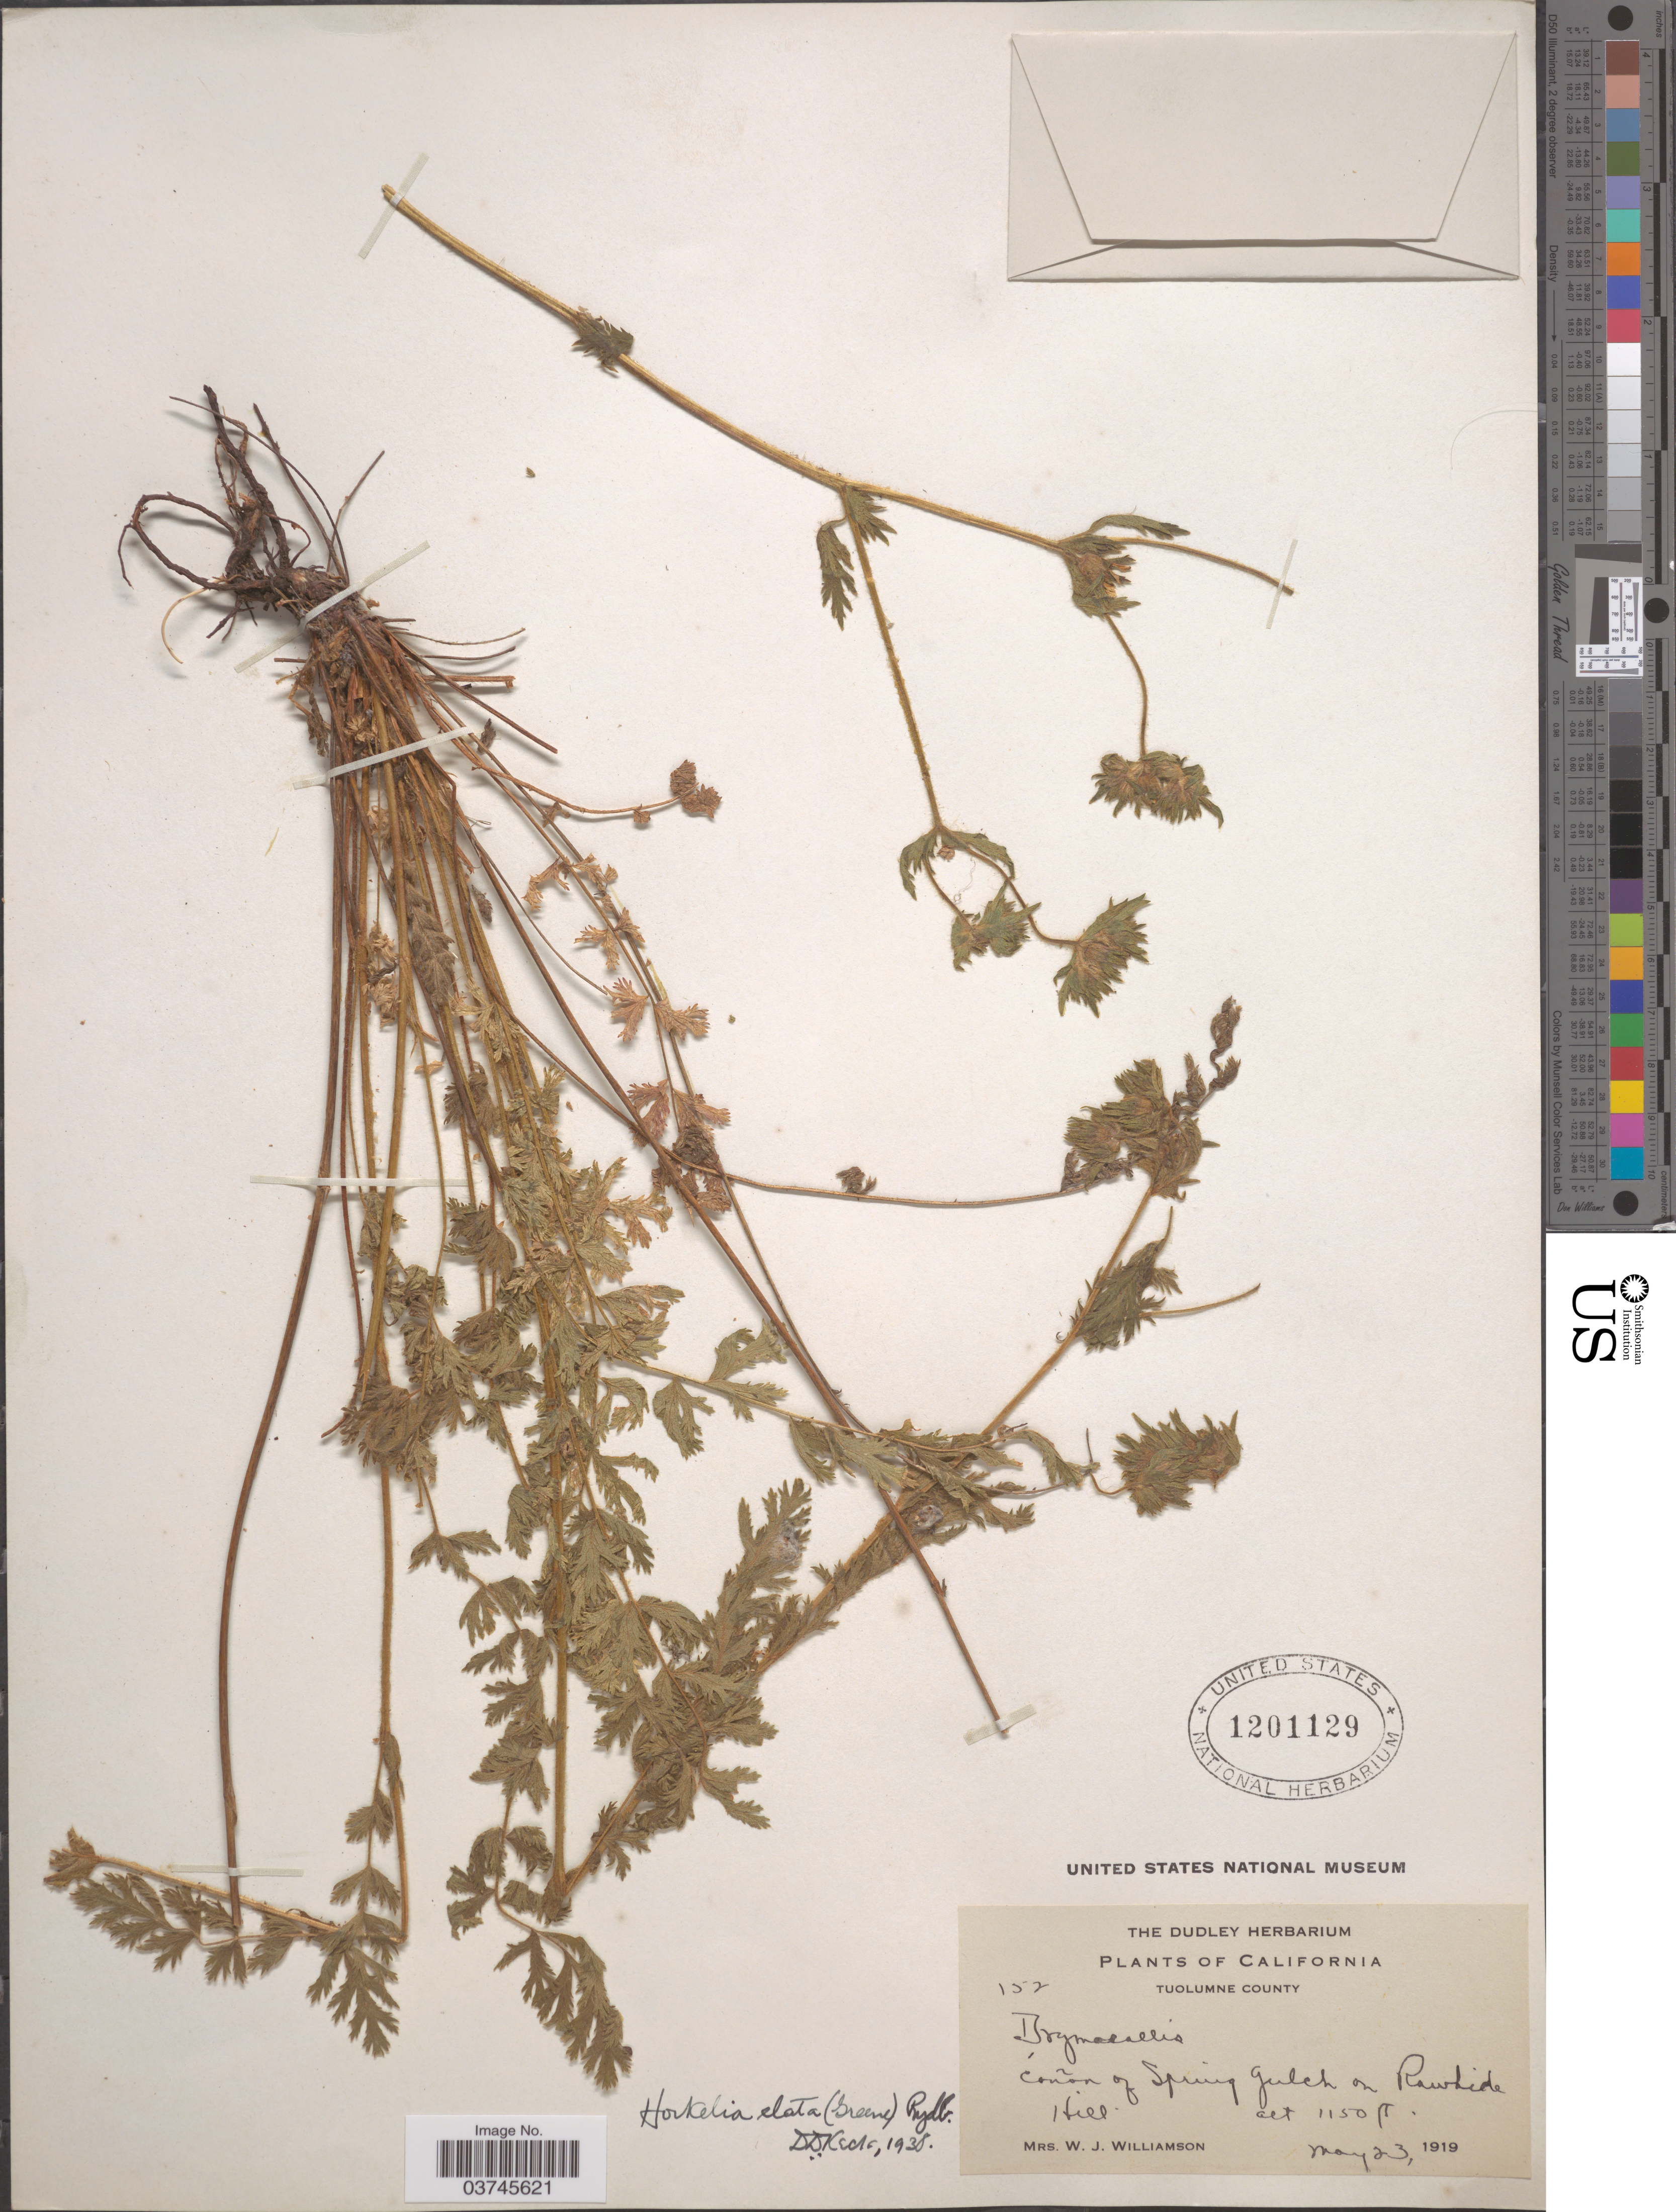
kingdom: Plantae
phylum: Tracheophyta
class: Magnoliopsida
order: Rosales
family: Rosaceae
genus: Potentilla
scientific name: Potentilla californica var. elata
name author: Greene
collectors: W. Williamson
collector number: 152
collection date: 1919-05-23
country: United States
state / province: California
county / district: Tuolumne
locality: Tuolumne County. Cañon of Spring Gulch on Rawhide Hill.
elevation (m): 351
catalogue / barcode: US 1201129